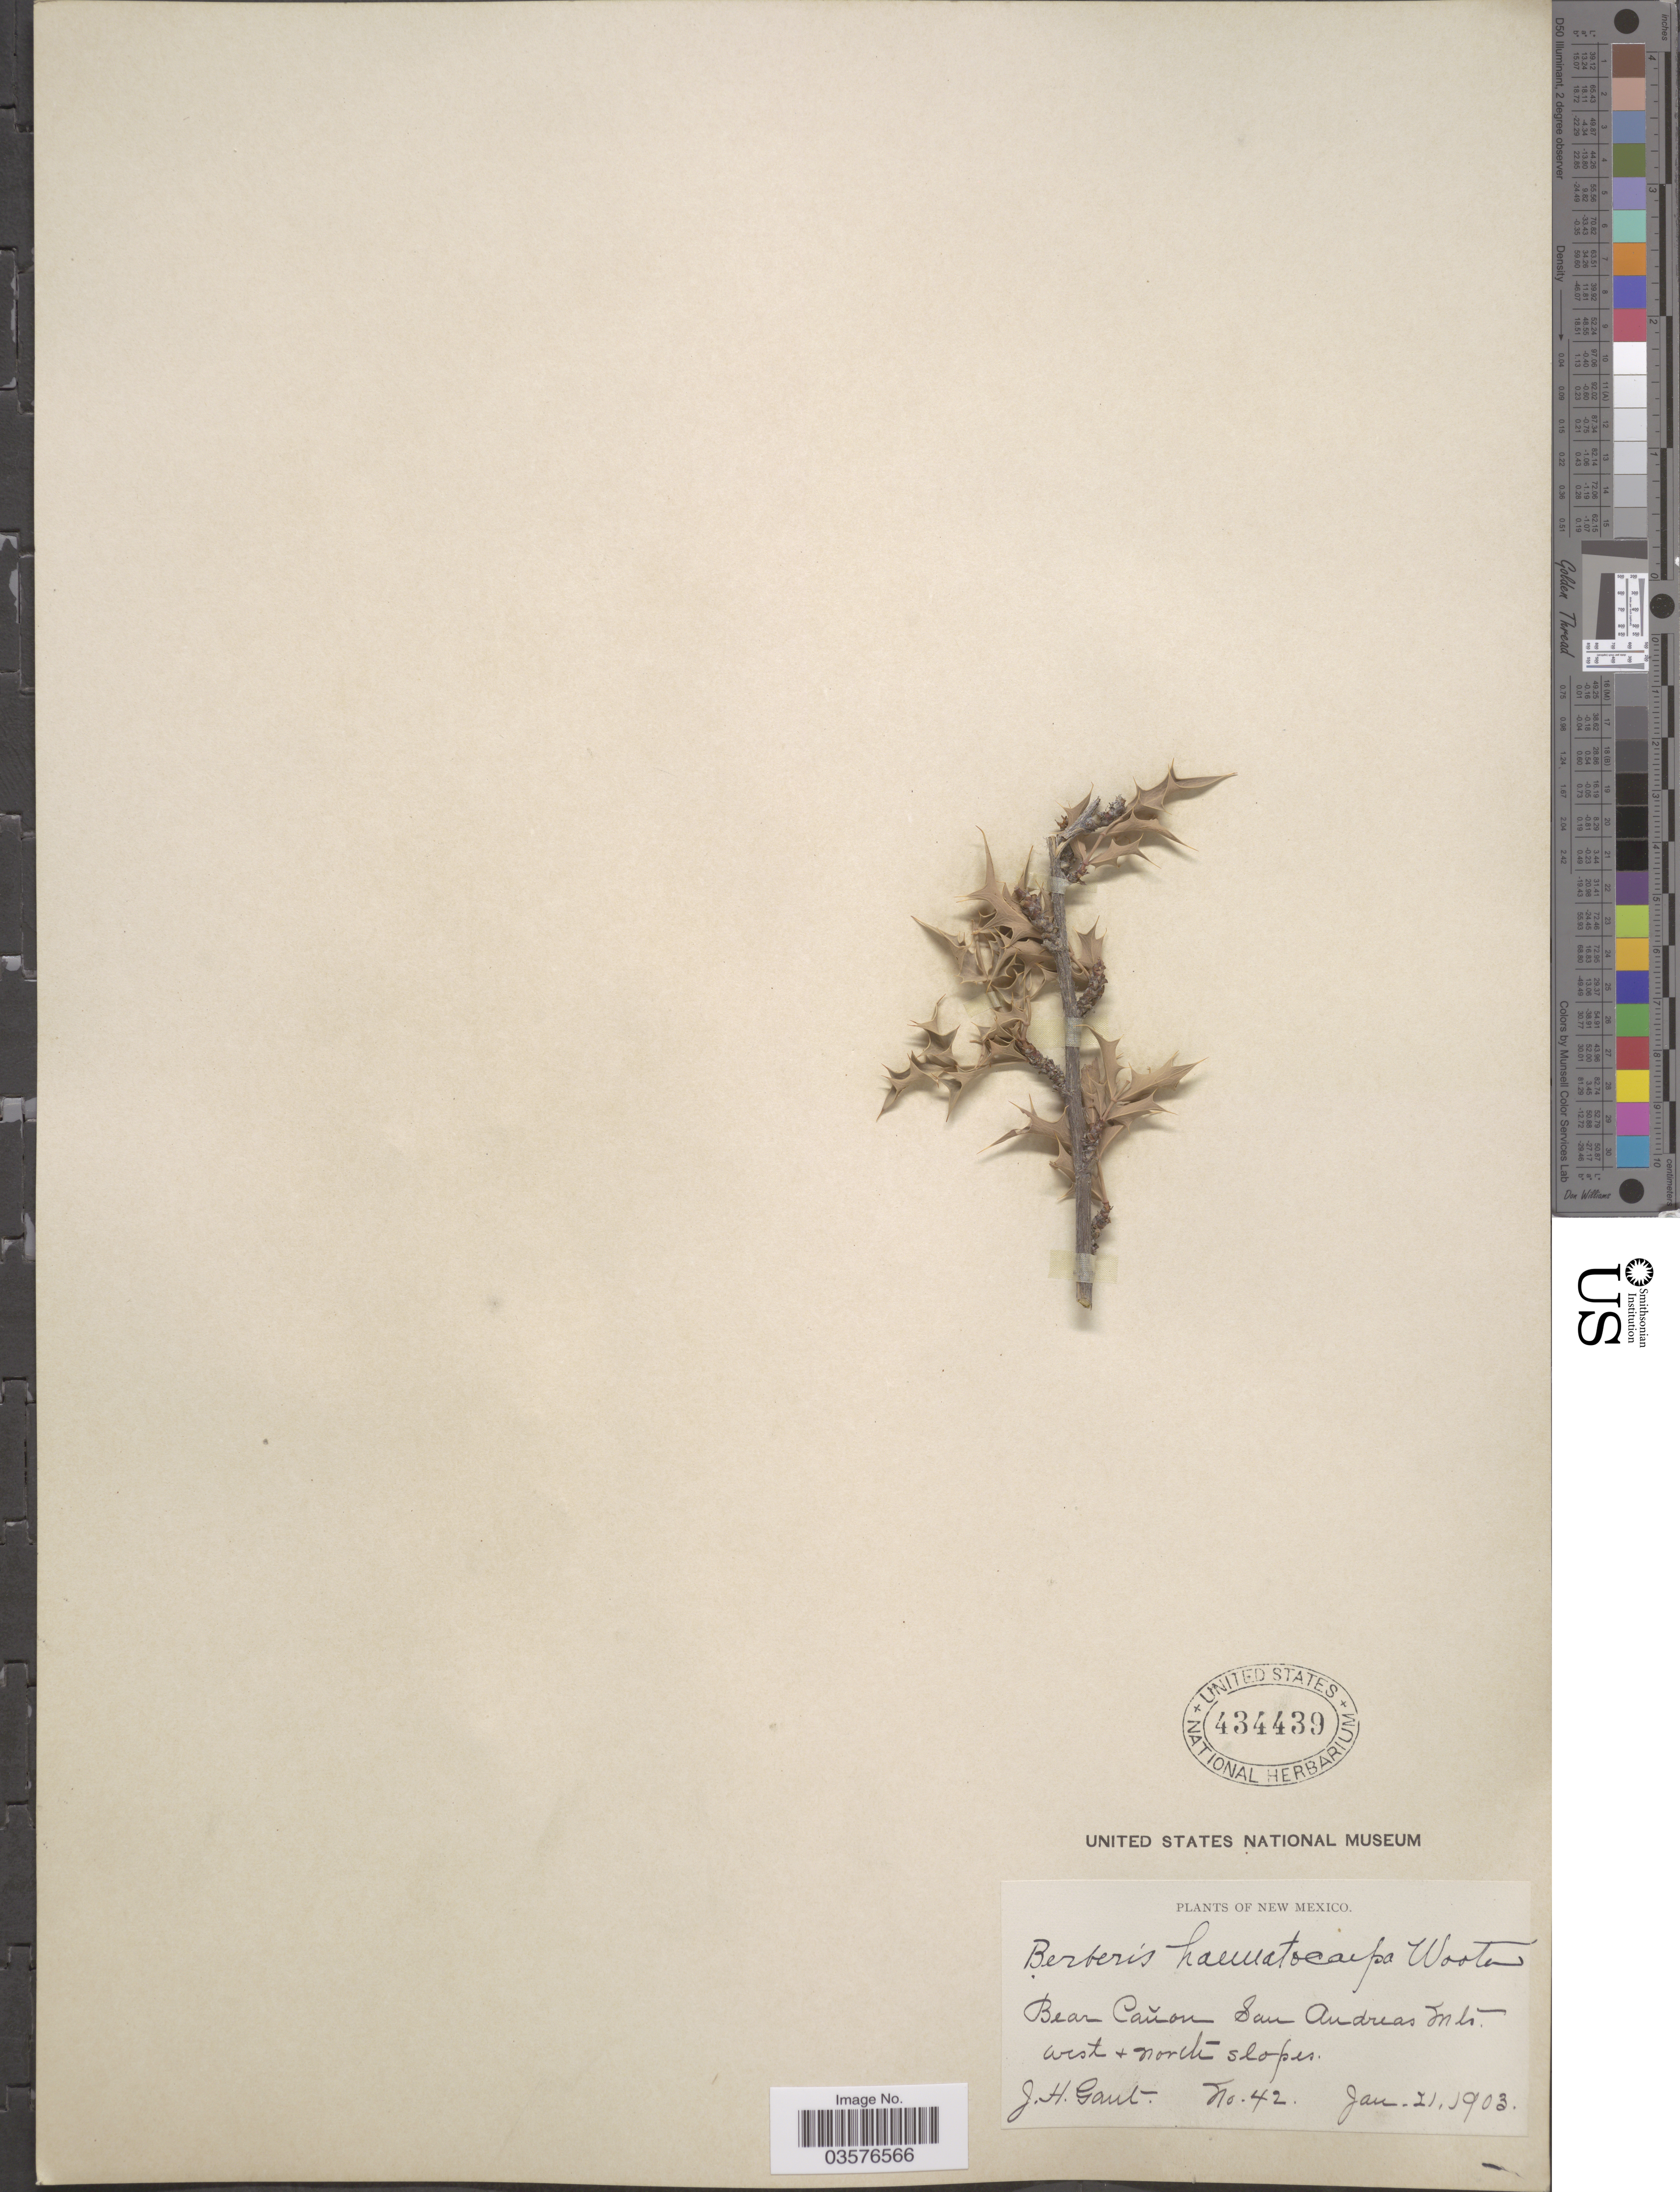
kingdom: Plantae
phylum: Tracheophyta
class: Magnoliopsida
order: Ranunculales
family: Berberidaceae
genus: Mahonia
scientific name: Mahonia haematocarpa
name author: (Wooton) Fedde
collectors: J. Gant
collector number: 42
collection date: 1903-01-21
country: United States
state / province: New Mexico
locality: Bear Cañon, San Andreas Mts. West & North slopes.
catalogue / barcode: US 434439